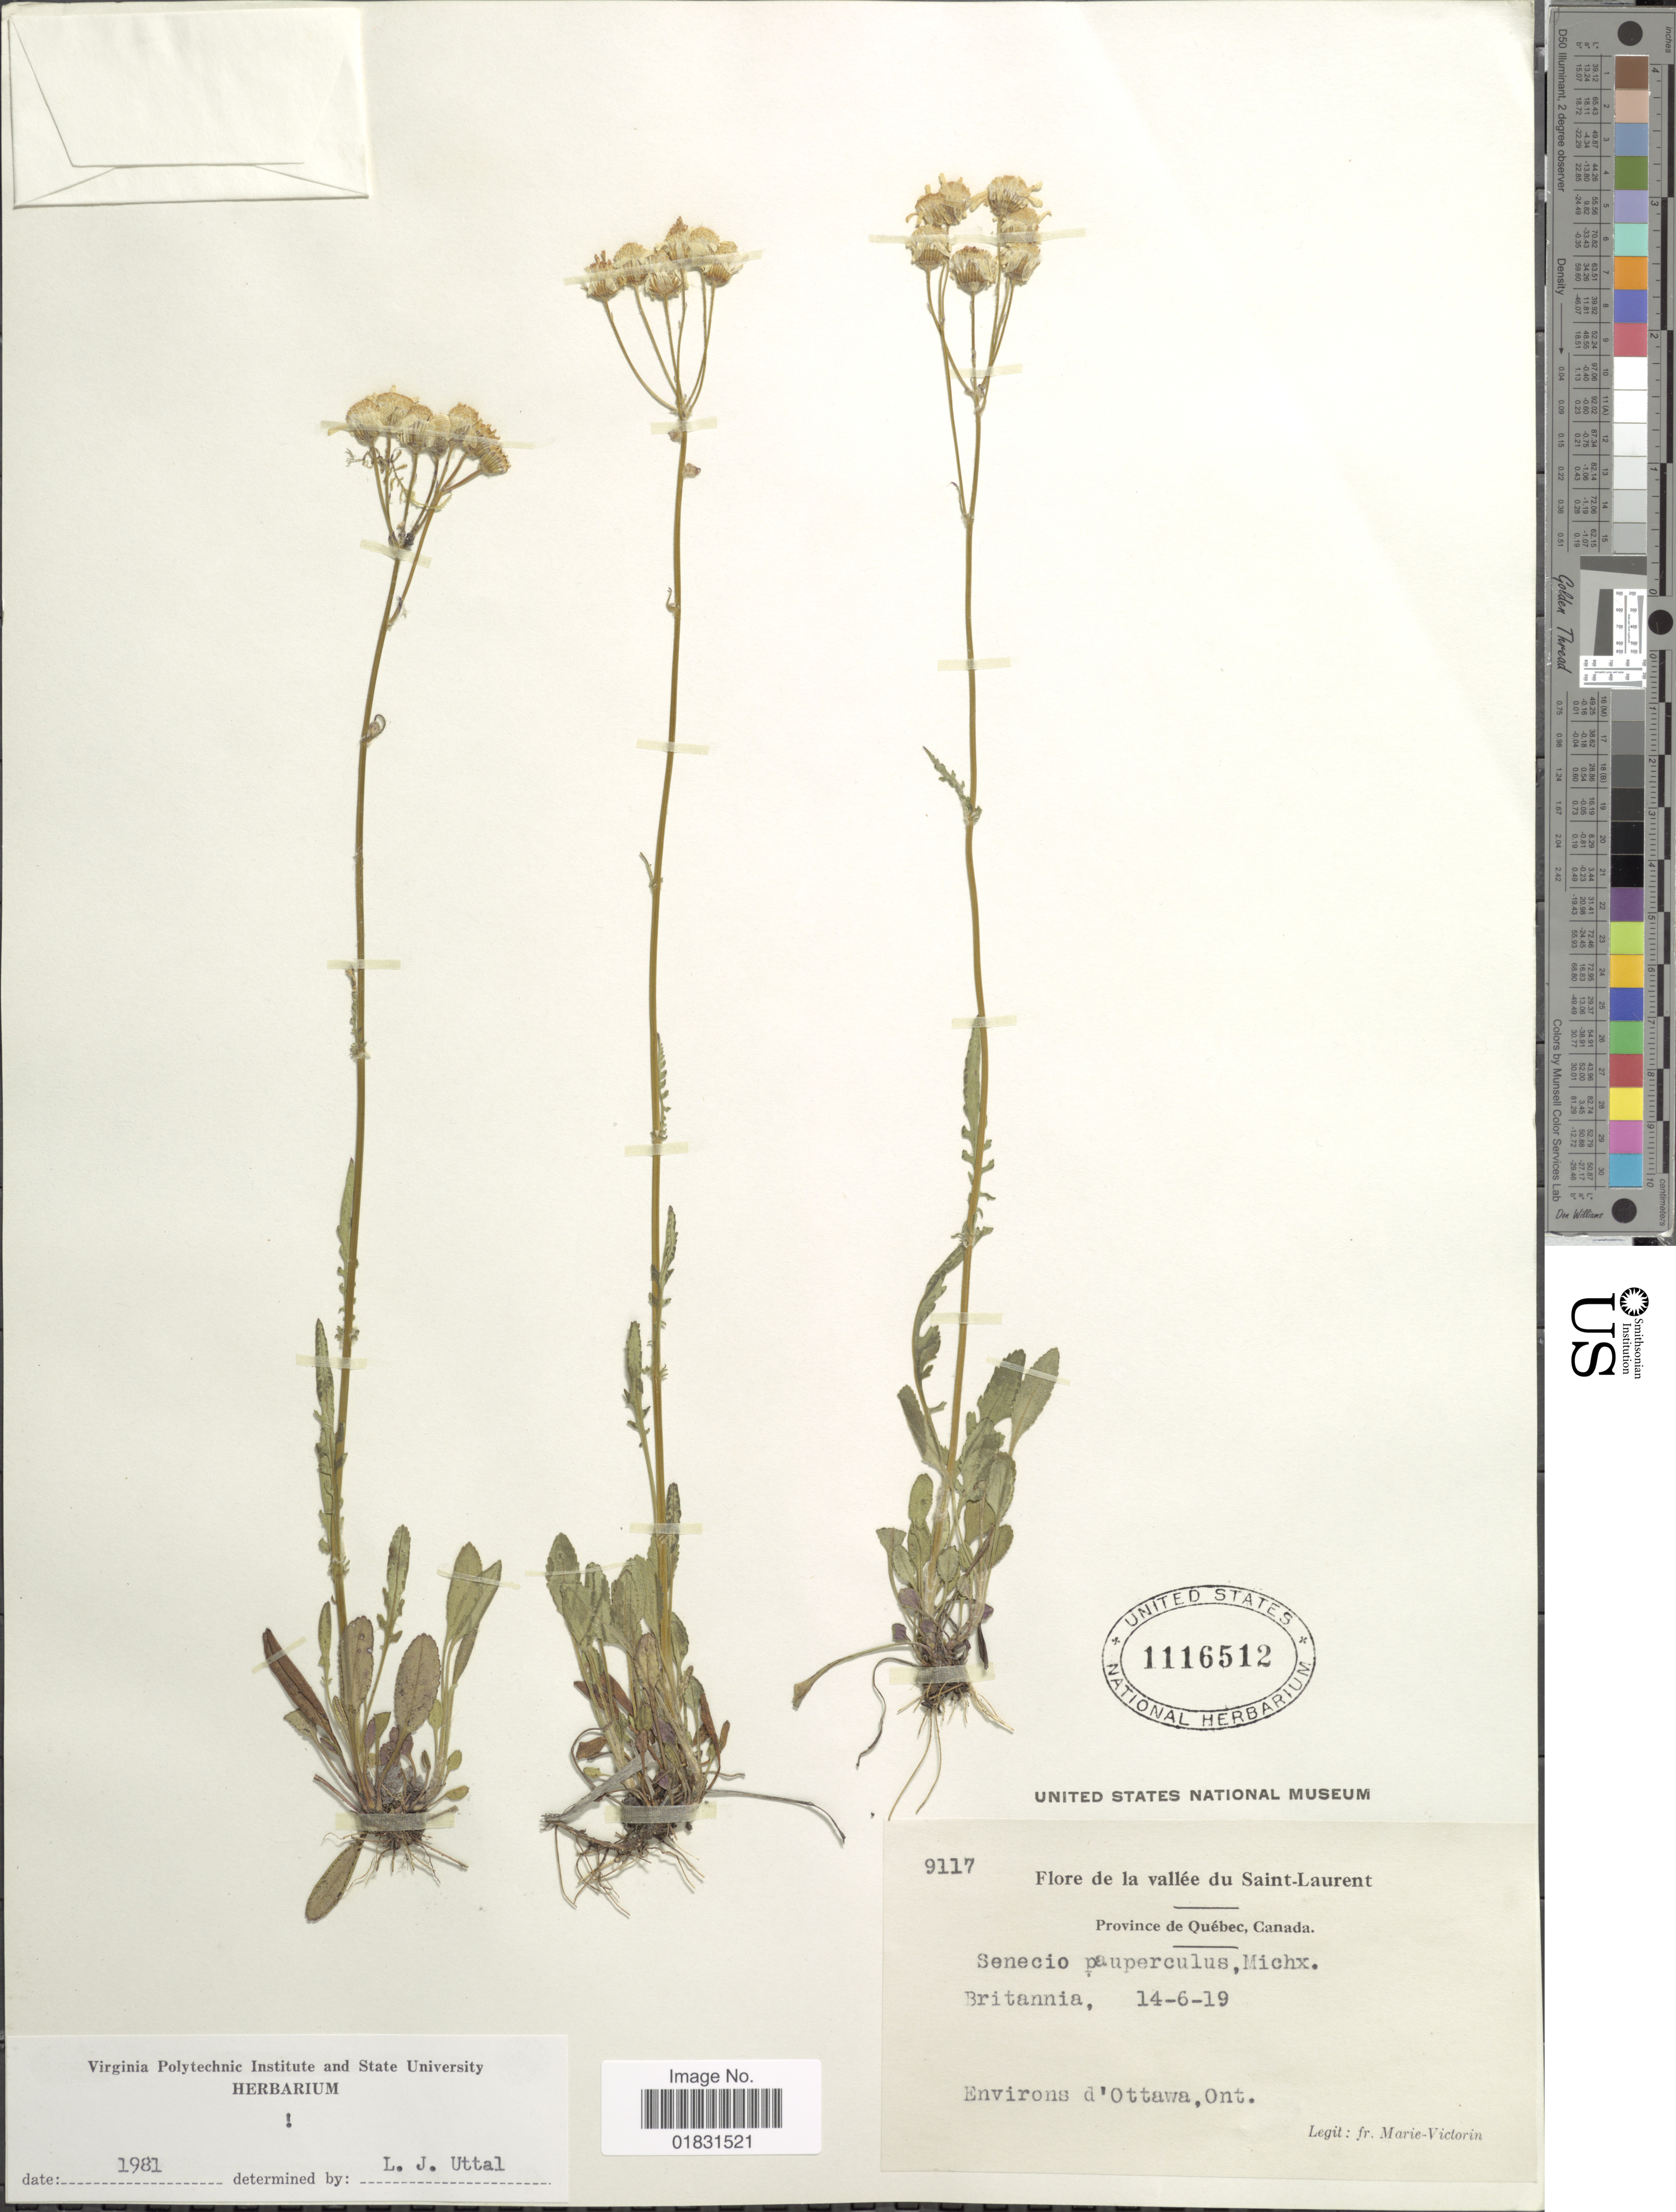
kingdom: Plantae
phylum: Tracheophyta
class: Magnoliopsida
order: Asterales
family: Asteraceae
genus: Packera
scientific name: Packera paupercula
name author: (Michx.) Á. Löve & D. Löve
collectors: Fr. Marie-Victorin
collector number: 9117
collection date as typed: Transcribed d/m/y: 14/6/19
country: Canada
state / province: Quebec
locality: De la vallée du Saint-Laurent, Britannia, Environs d'Ottawa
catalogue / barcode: US 1116512